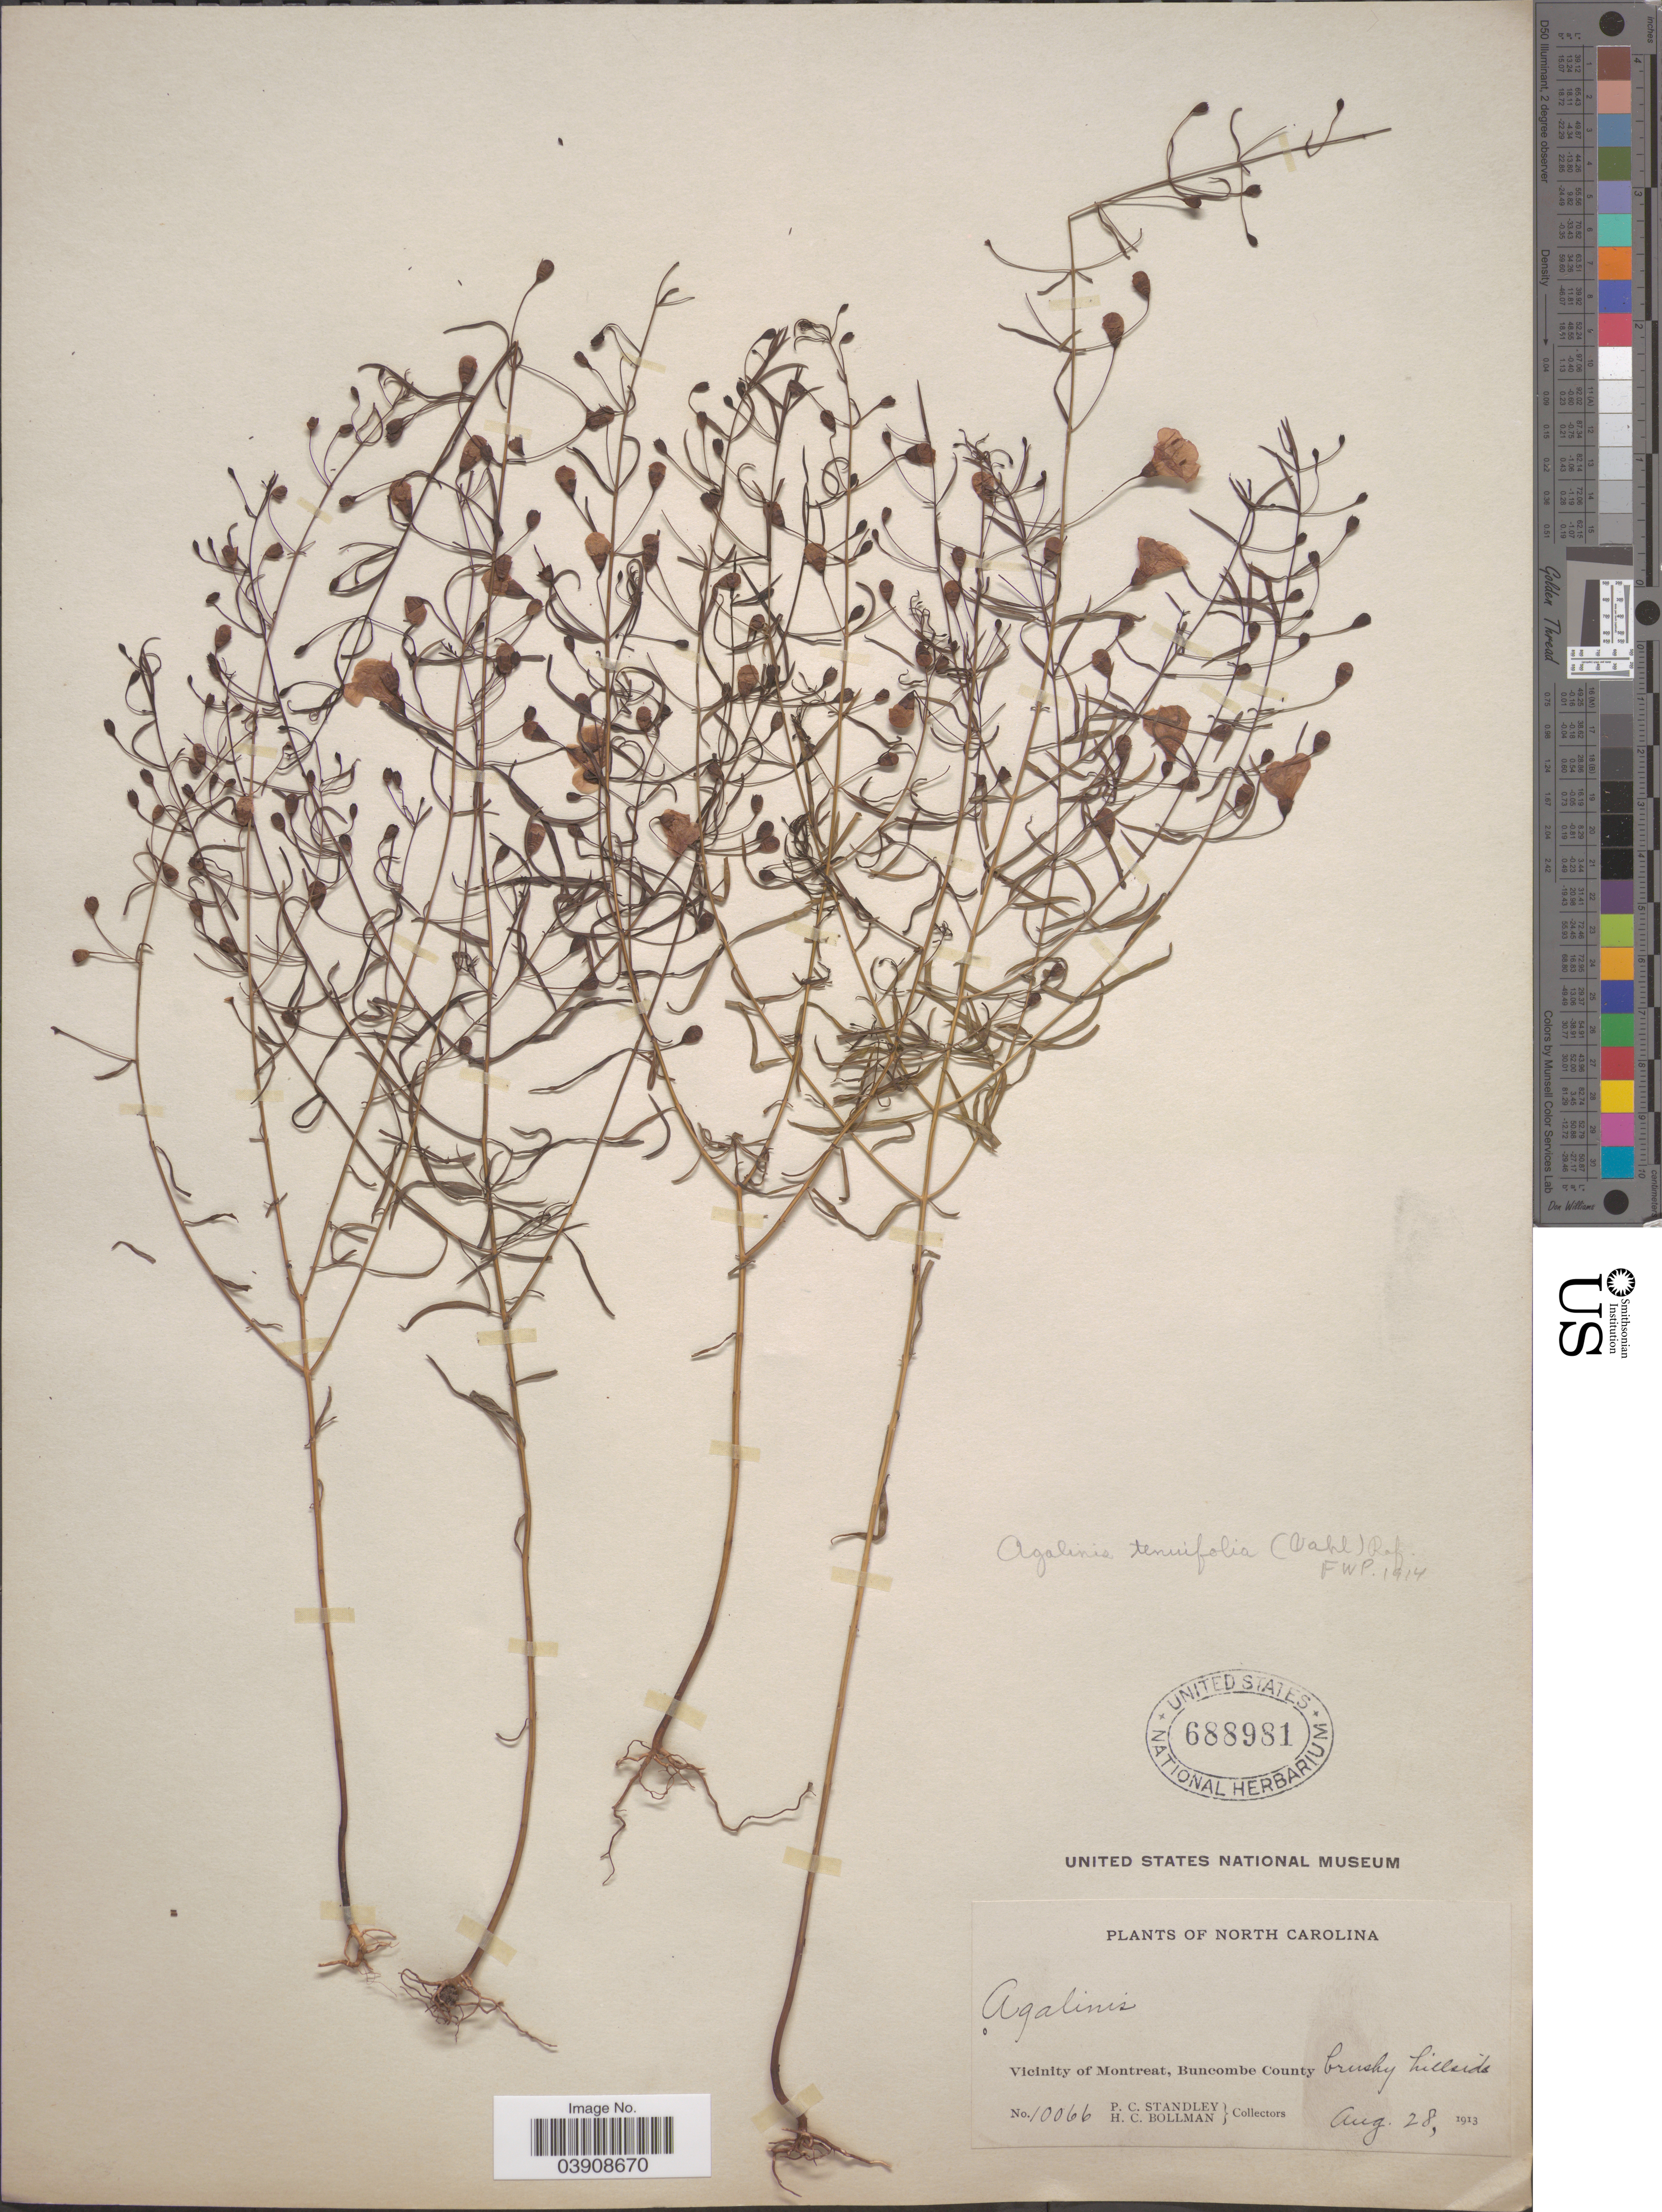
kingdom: Plantae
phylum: Tracheophyta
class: Magnoliopsida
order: Lamiales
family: Orobanchaceae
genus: Agalinis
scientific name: Agalinis tenuifolia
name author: (Vahl) Raf.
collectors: P. C. Standley & H. C. Bollman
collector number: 10066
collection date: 1913-08-28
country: United States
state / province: North Carolina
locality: Vicinity of Montreat, Buncombe County.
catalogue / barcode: US 688981